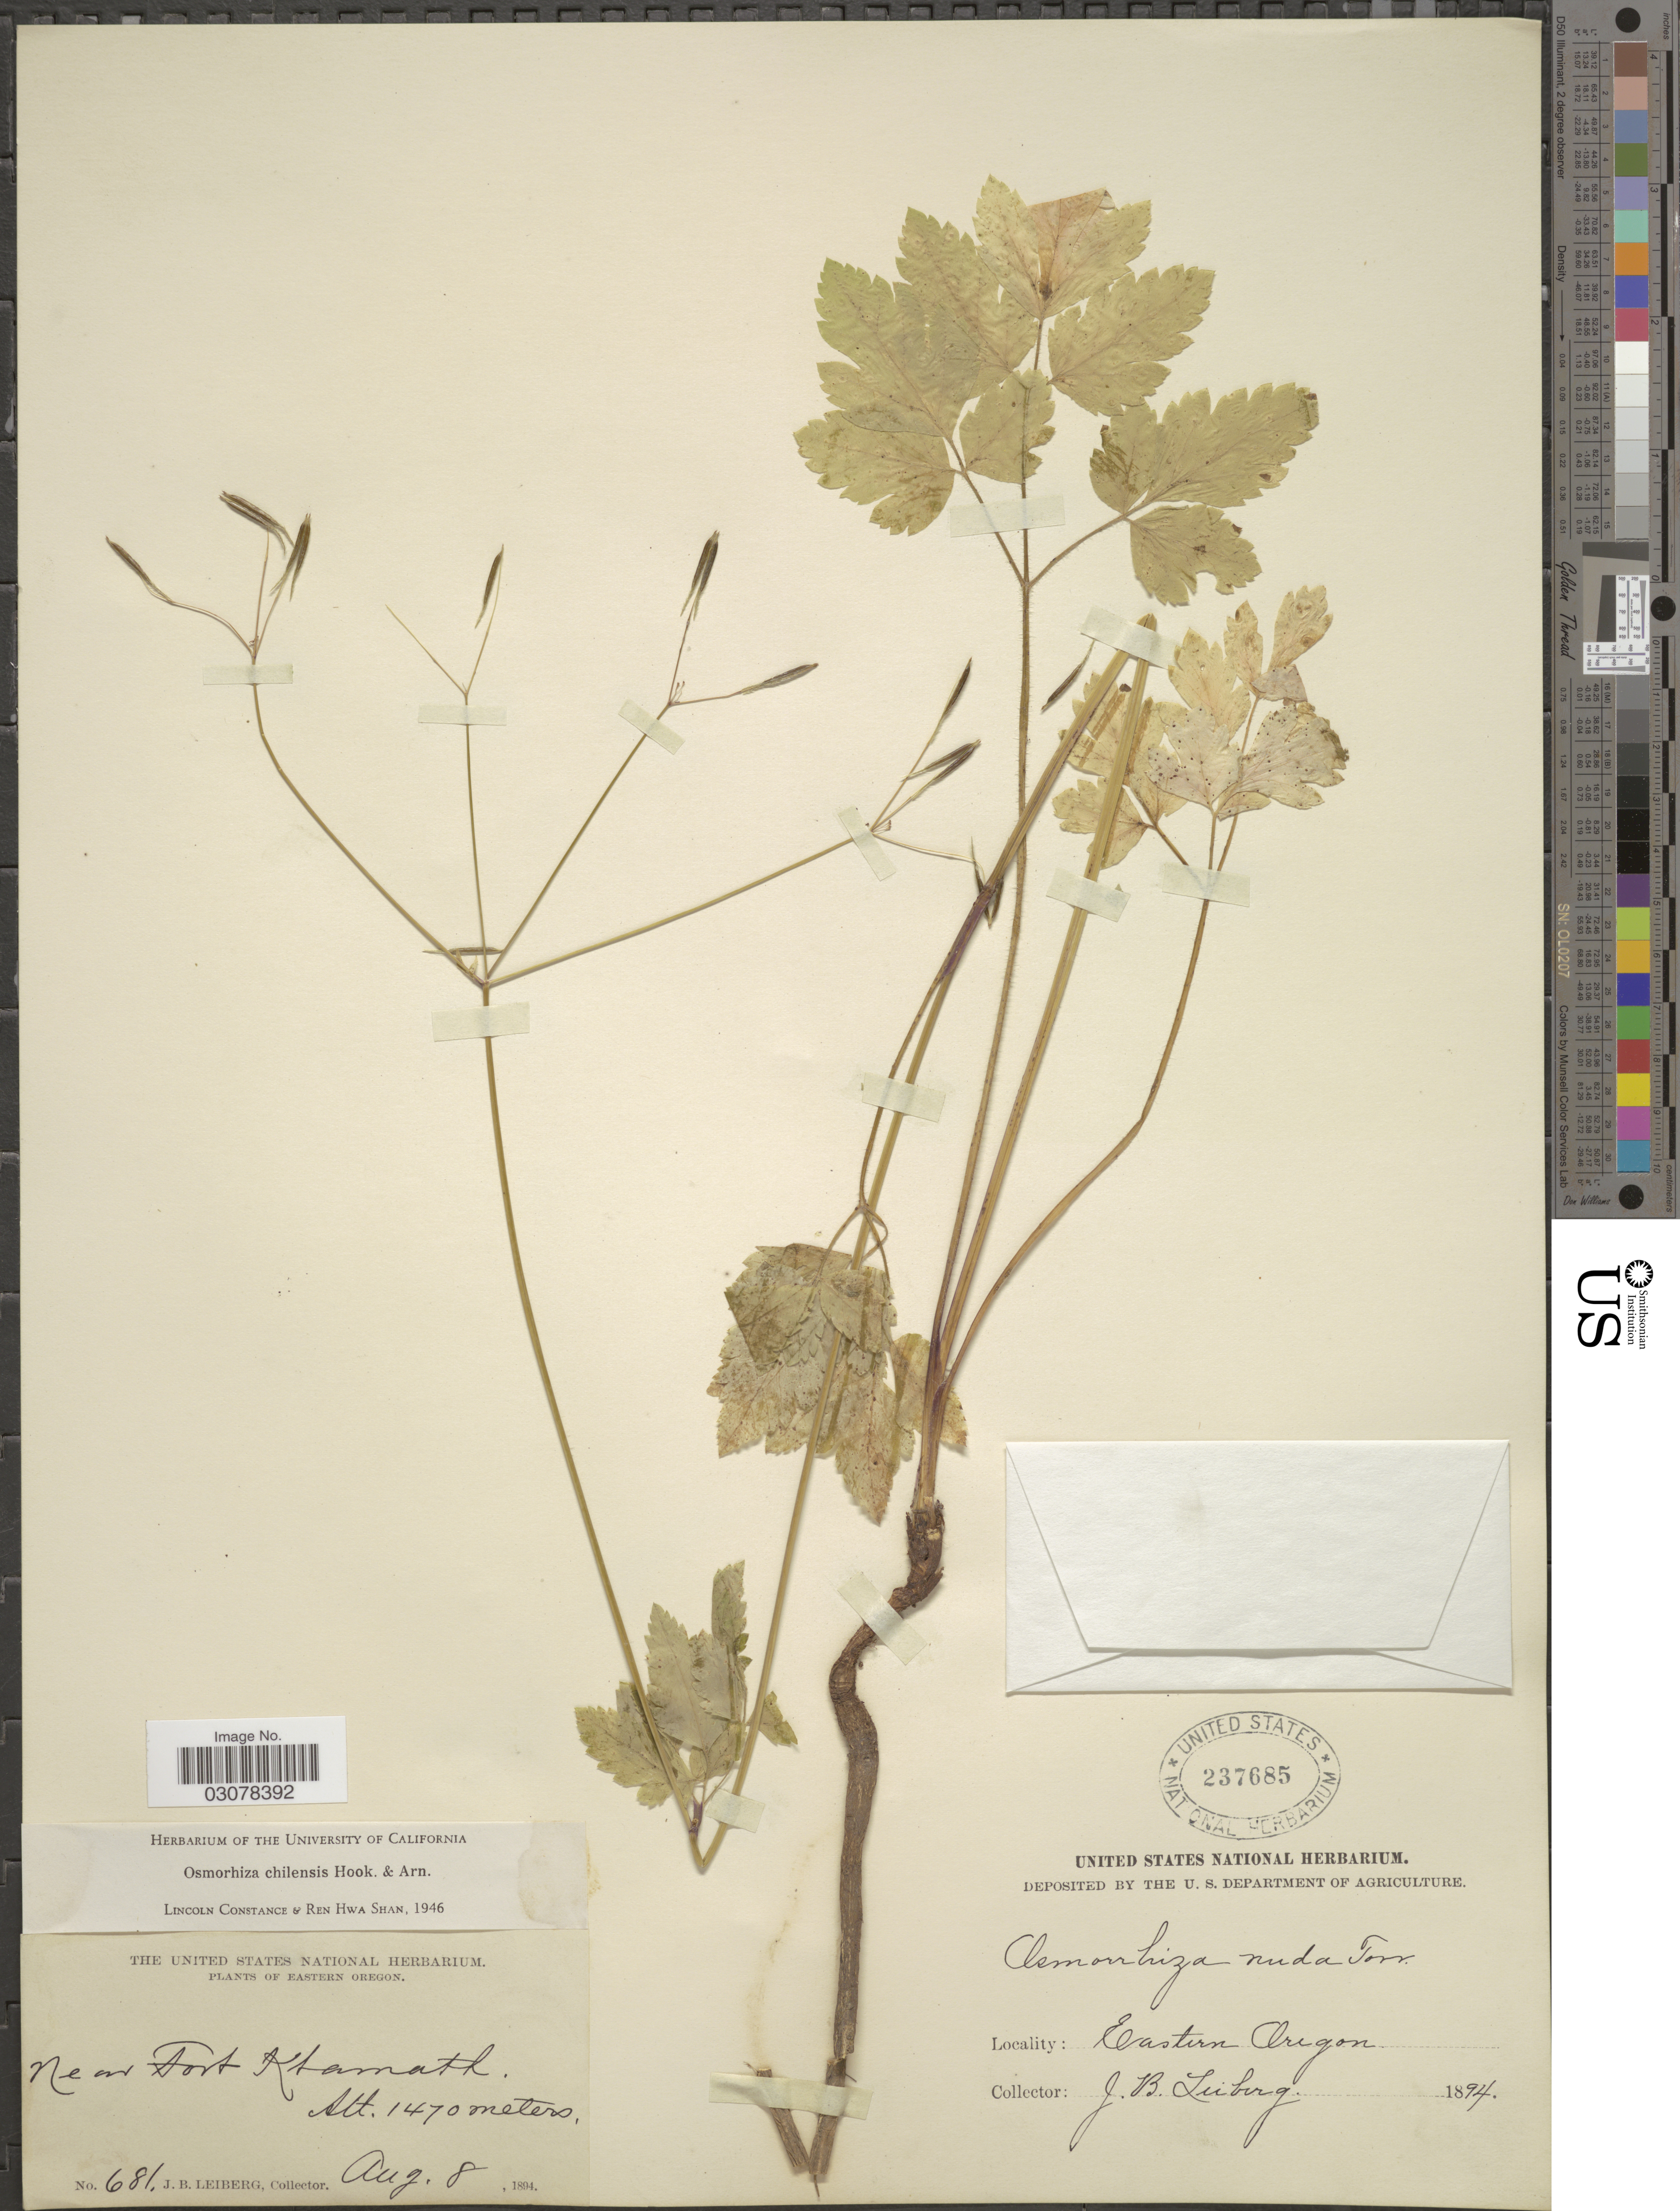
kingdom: Plantae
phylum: Tracheophyta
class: Magnoliopsida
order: Apiales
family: Apiaceae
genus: Osmorhiza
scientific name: Osmorhiza chilensis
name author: Hook. & Arn.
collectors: J. B. Leiberg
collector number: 681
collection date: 1894-08-08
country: United States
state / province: Oregon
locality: Eastern Oregon. Near Fort Klamath.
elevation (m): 1470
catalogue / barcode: US 237685